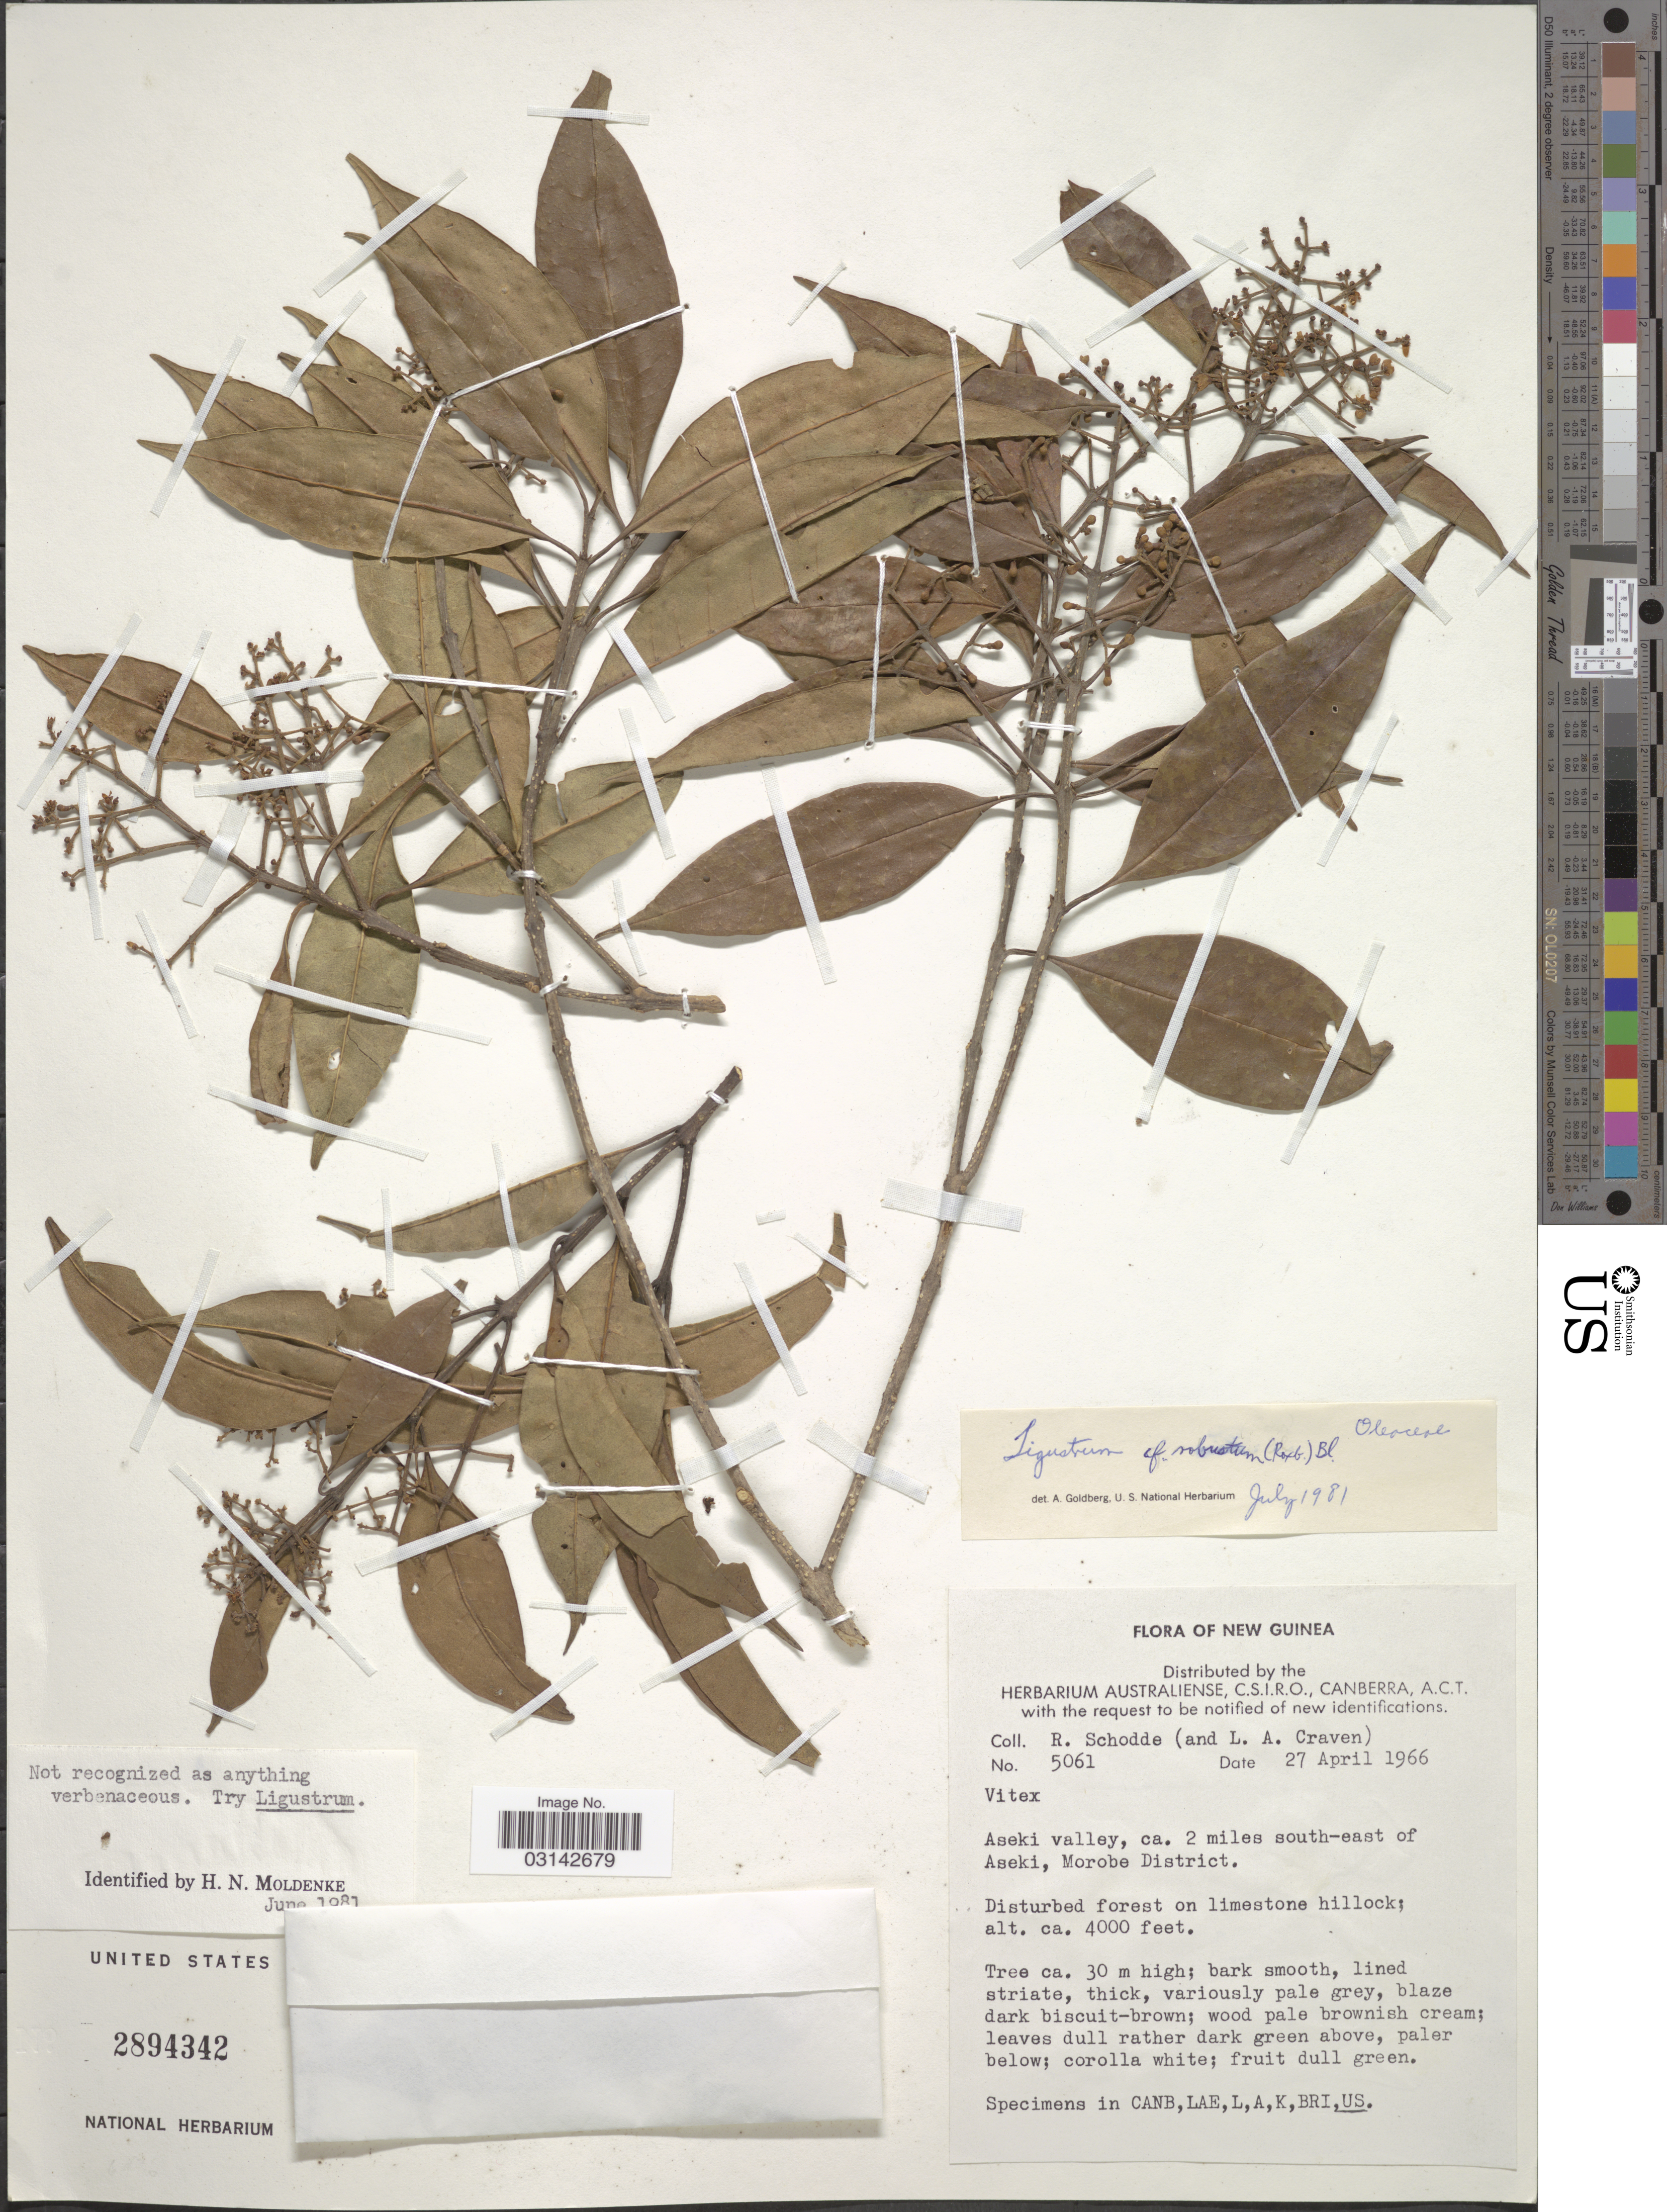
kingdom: Plantae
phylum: Tracheophyta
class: Magnoliopsida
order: Lamiales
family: Oleaceae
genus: Ligustrum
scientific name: Ligustrum glomeratum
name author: Blume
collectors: R. Schodde & L. A. Craven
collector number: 5061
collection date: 1966-04-27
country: Papua New Guinea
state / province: Morobe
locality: New Guinea, Aseki Valley, ca. 2 miles south-east of Aseki, Morobe District.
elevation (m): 1219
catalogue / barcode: US 2894342